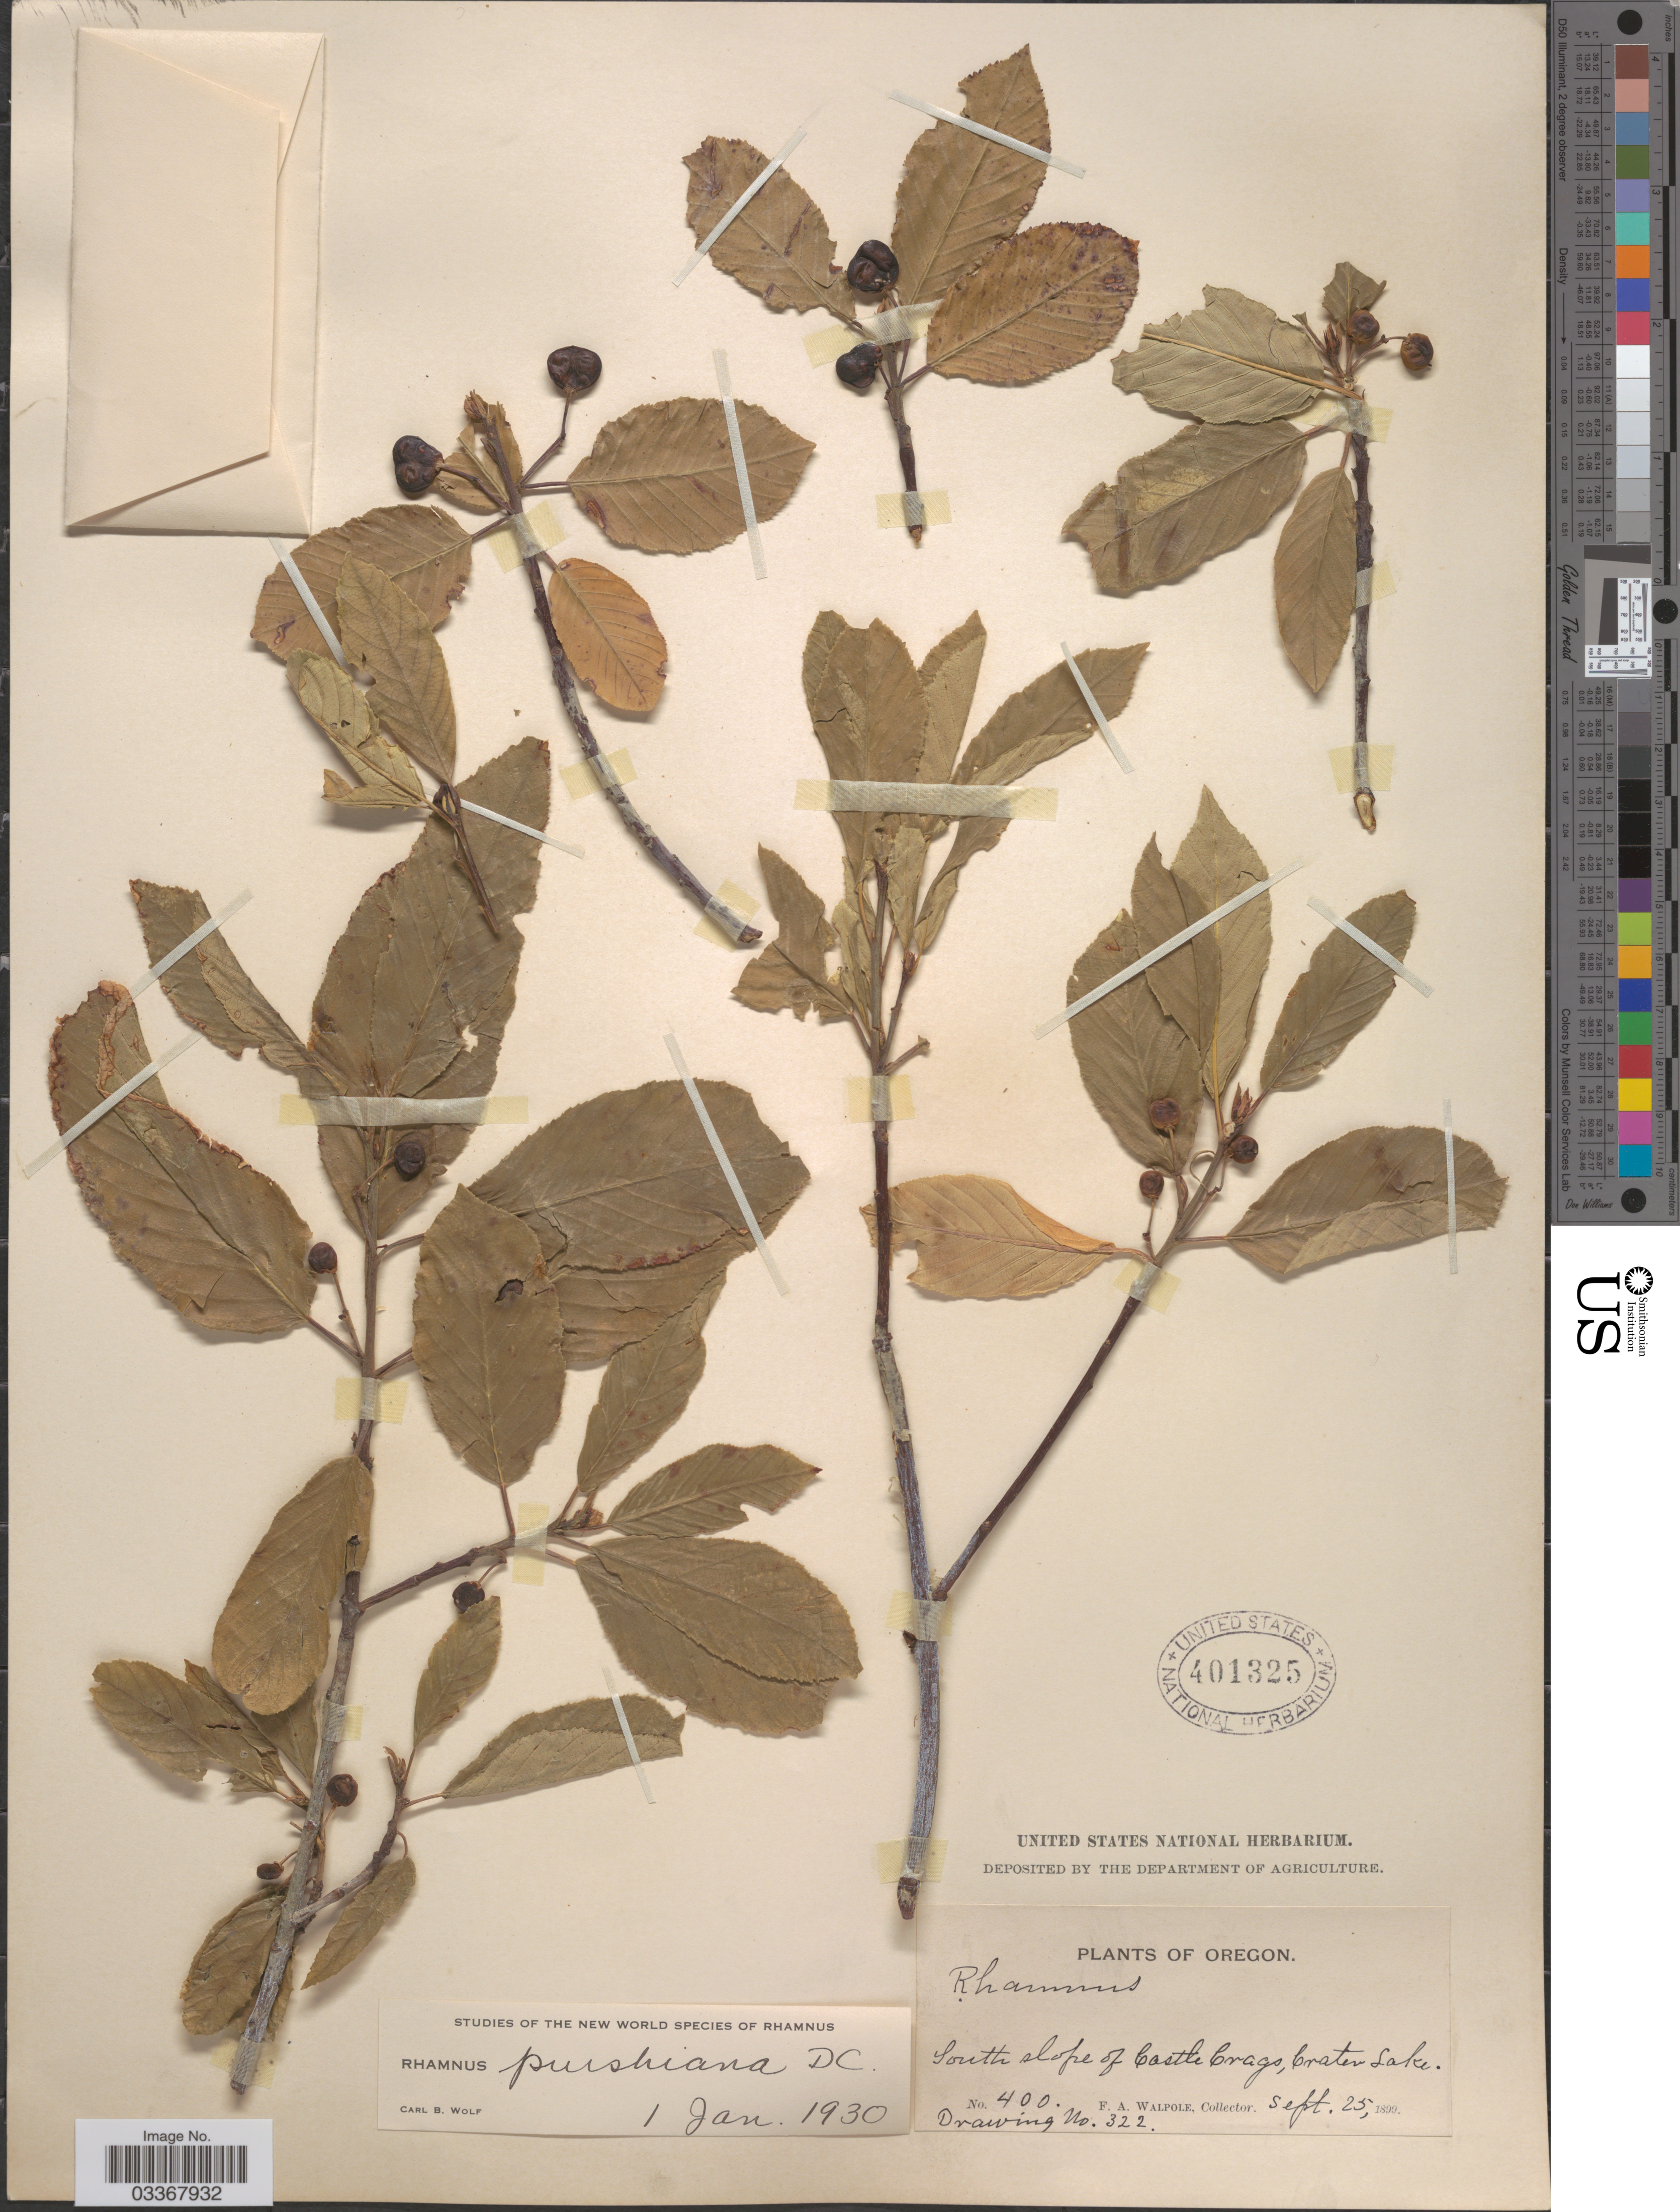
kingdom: Plantae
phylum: Tracheophyta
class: Magnoliopsida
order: Rosales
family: Rhamnaceae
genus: Frangula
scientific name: Frangula purshiana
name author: (DC.) A. Gray ex J.G. Cooper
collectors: F. Walpole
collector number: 400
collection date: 1899-09-25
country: United States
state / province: Oregon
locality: South slope of Castle Crags, Crater Lake.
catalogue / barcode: US 401325